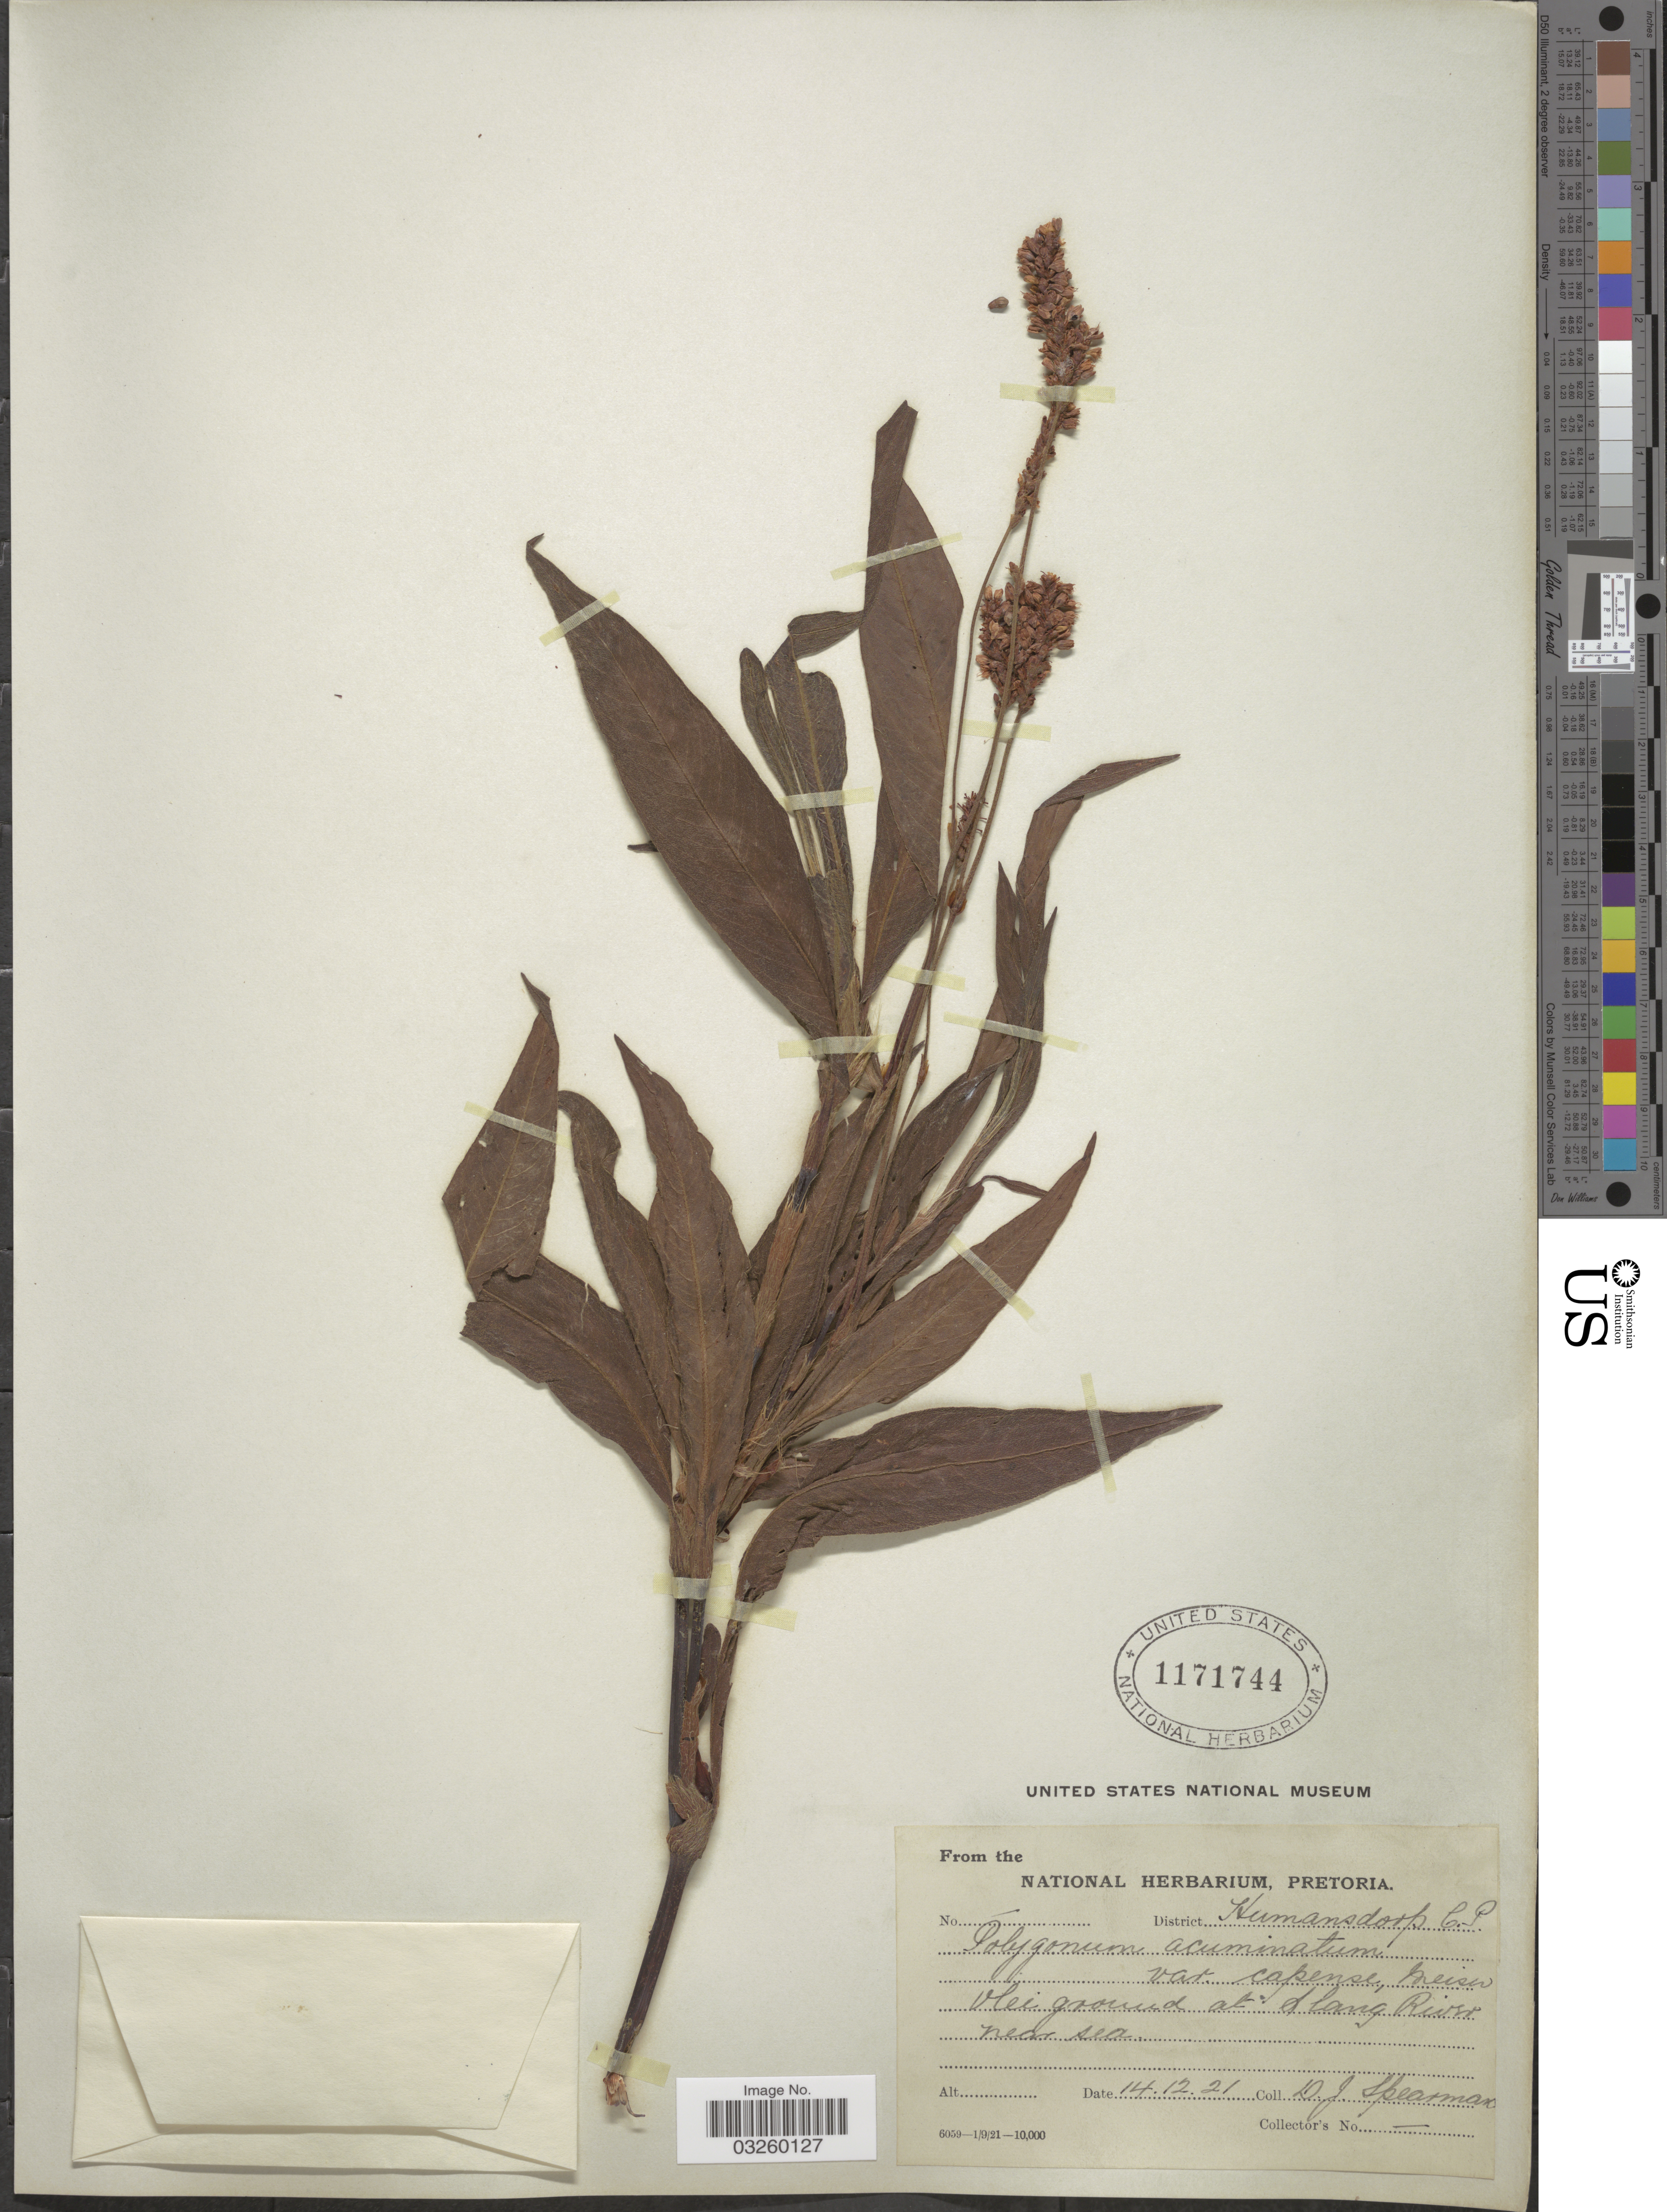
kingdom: Plantae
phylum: Tracheophyta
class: Magnoliopsida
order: Caryophyllales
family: Polygonaceae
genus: Polygonum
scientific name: Polygonum acuminatum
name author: Kunth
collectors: D. Spearman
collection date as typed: Transcribed d/m/y: 14/12/21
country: South Africa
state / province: Eastern Cape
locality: District Humansdorp C.P. Vlei ground at a [illegible text]ong River near sea.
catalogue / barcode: US 1171744